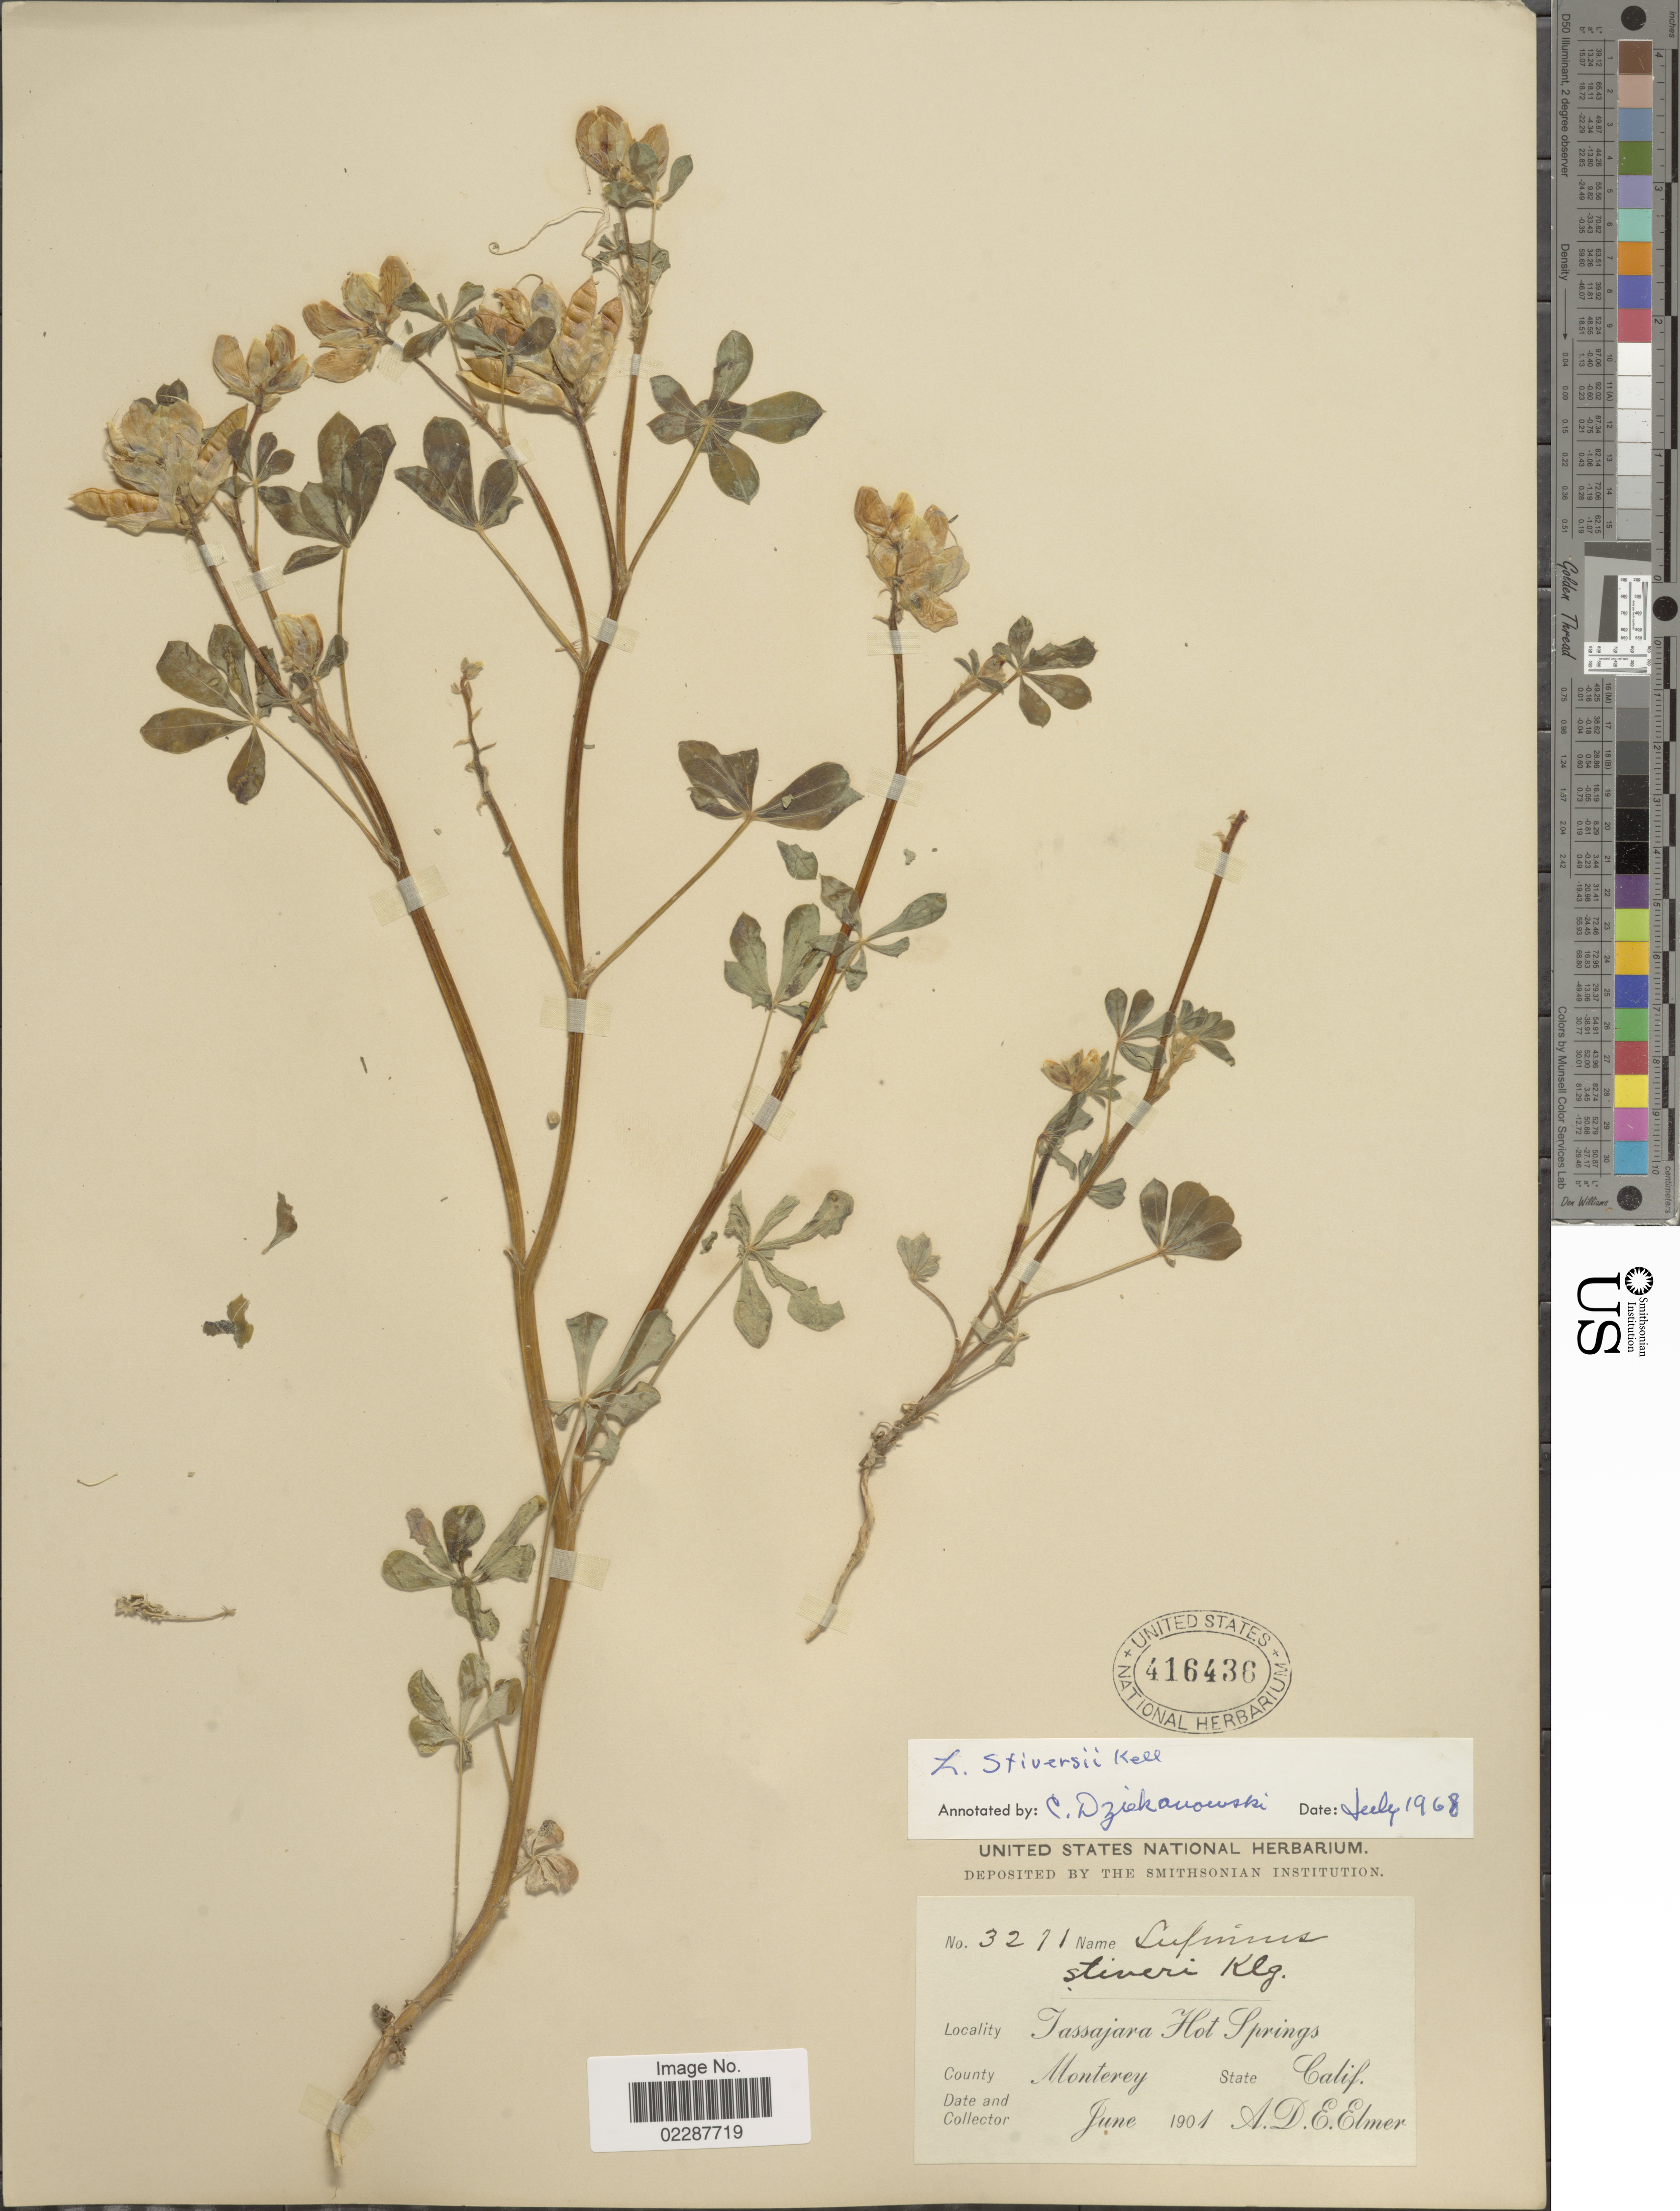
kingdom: Plantae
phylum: Tracheophyta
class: Magnoliopsida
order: Fabales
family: Fabaceae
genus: Lupinus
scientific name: Lupinus stiversii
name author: Kellogg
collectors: A. D. E. Elmer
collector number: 3271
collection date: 1901-06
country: United States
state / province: California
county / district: Monterey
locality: Tassajara Hot Springs, County Monterey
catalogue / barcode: US 416436